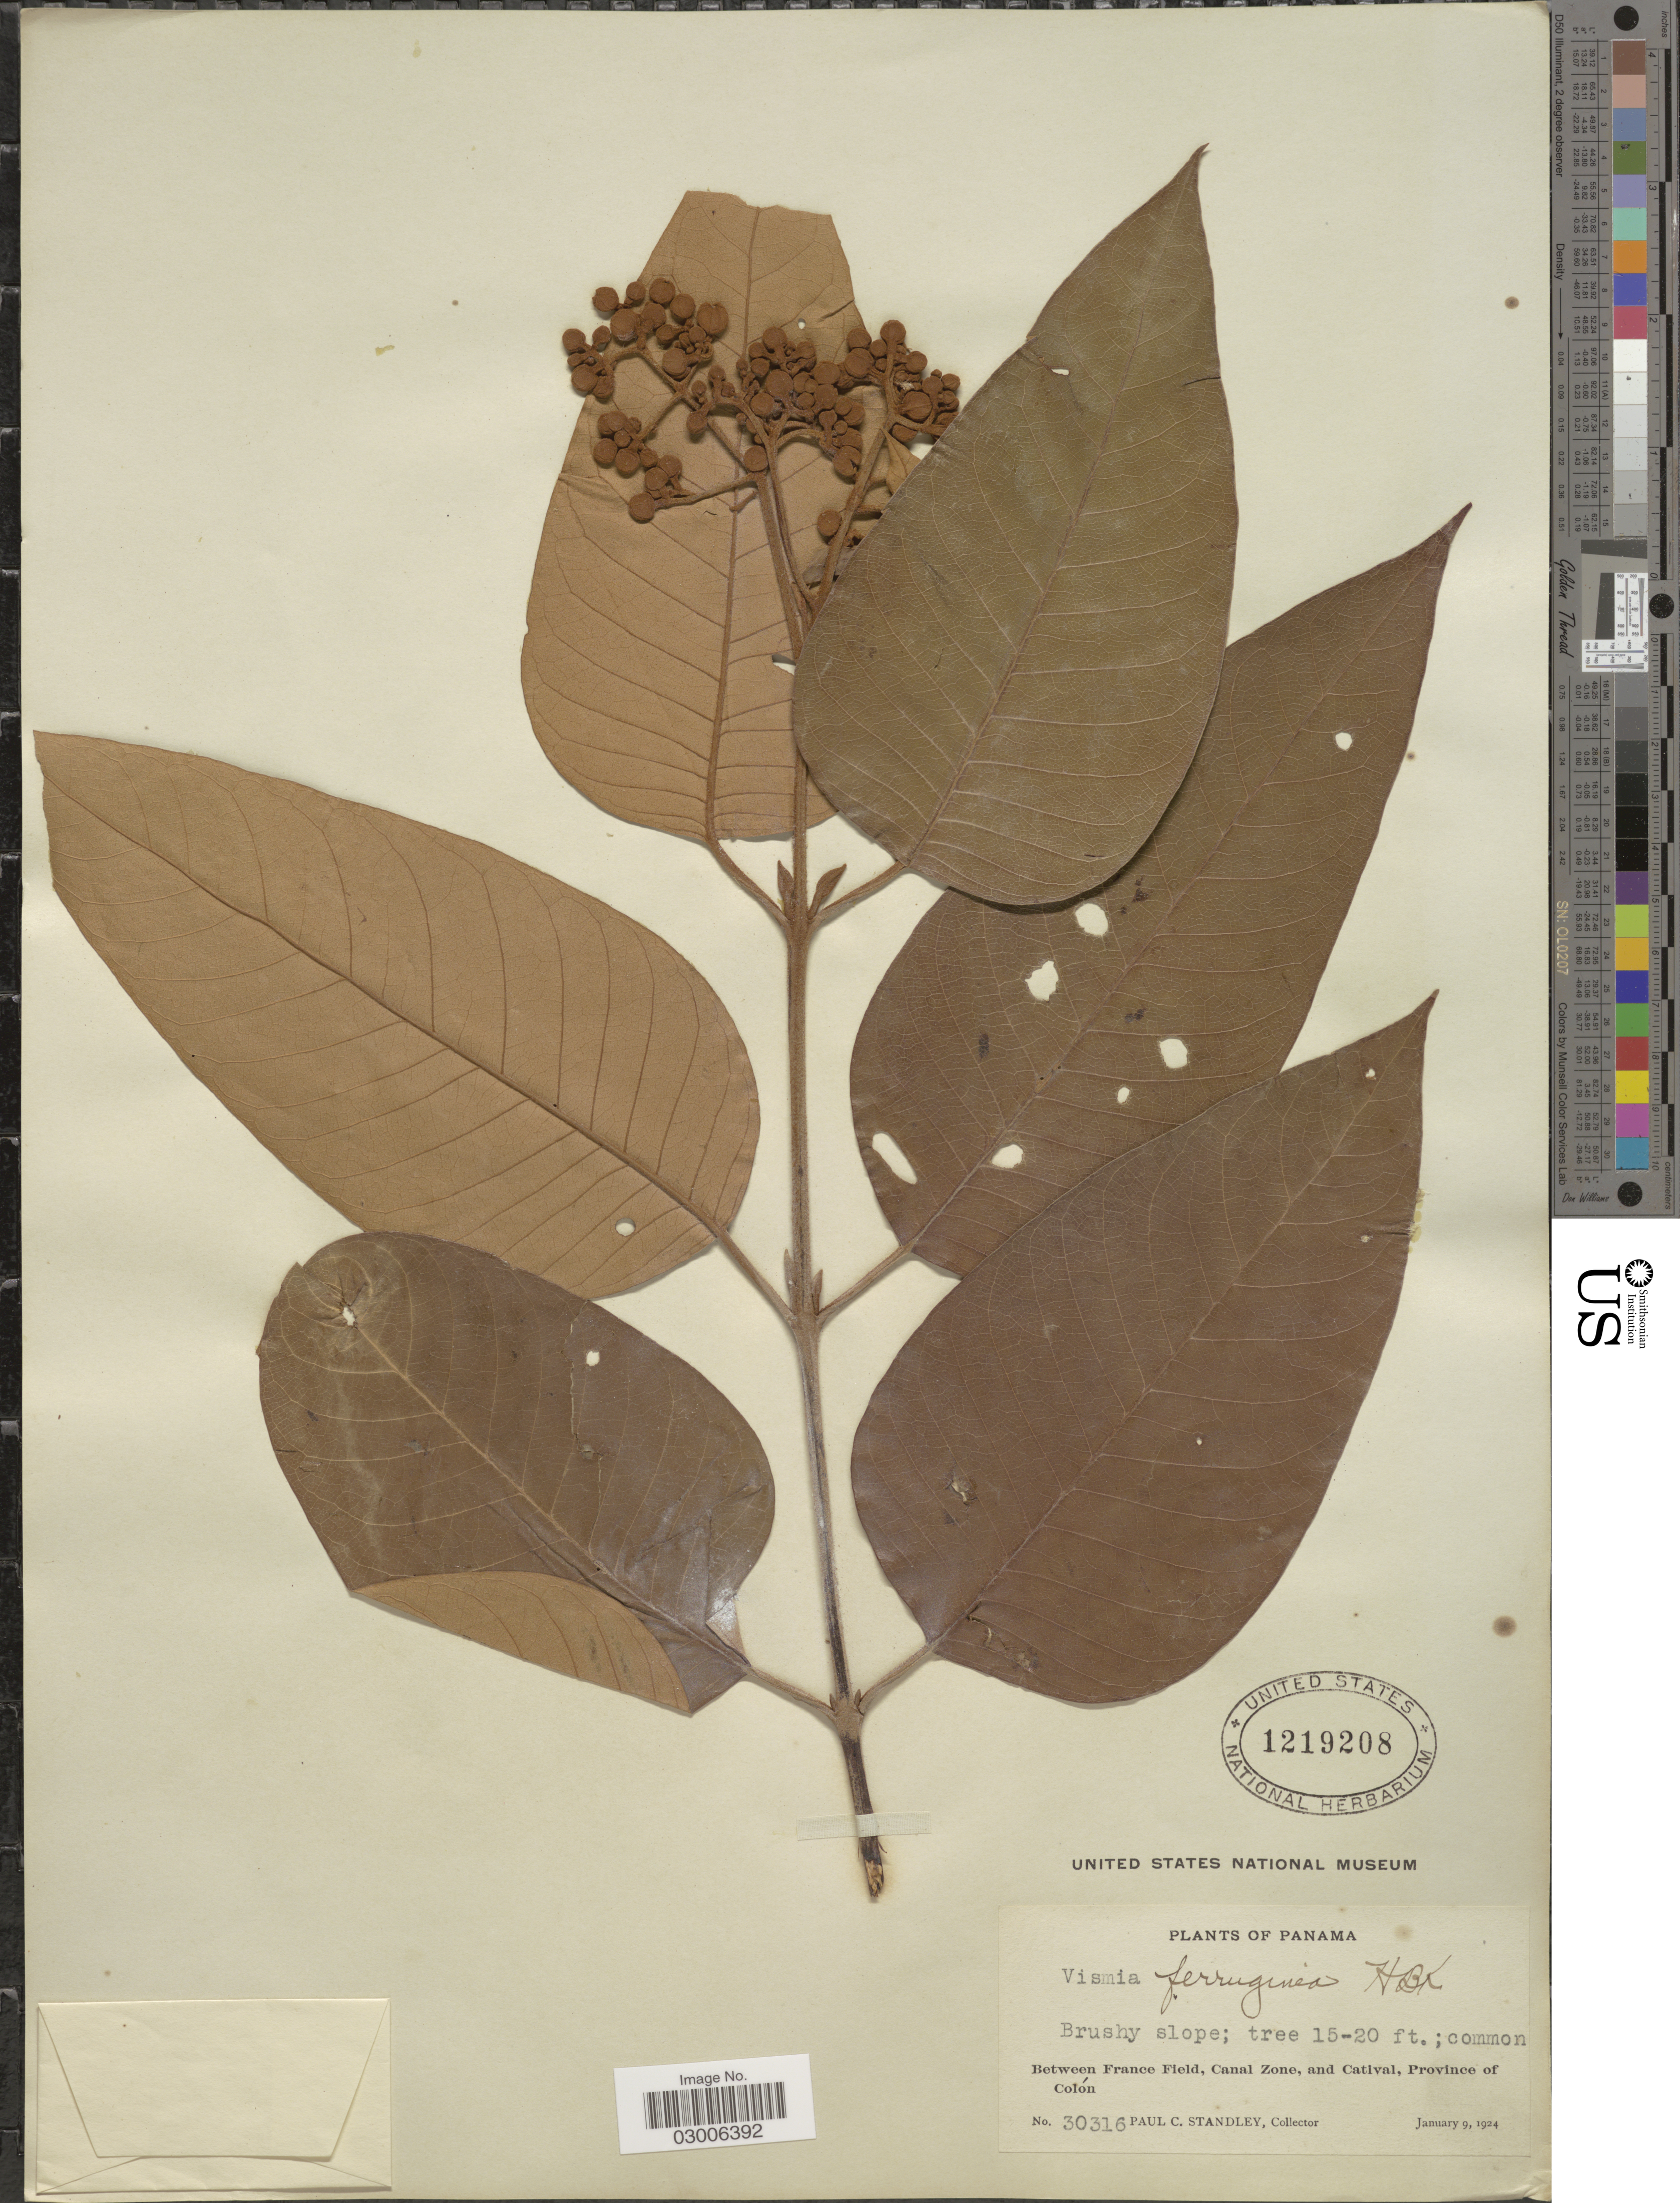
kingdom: Plantae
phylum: Tracheophyta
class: Magnoliopsida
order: Malpighiales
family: Hypericaceae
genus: Vismia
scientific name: Vismia sp.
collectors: P. C. Standley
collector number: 30316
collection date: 1924-01-09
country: Panama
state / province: Colón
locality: Between France Field, Canal Zone, and Catival, Province of Colón.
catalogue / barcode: US 1219208